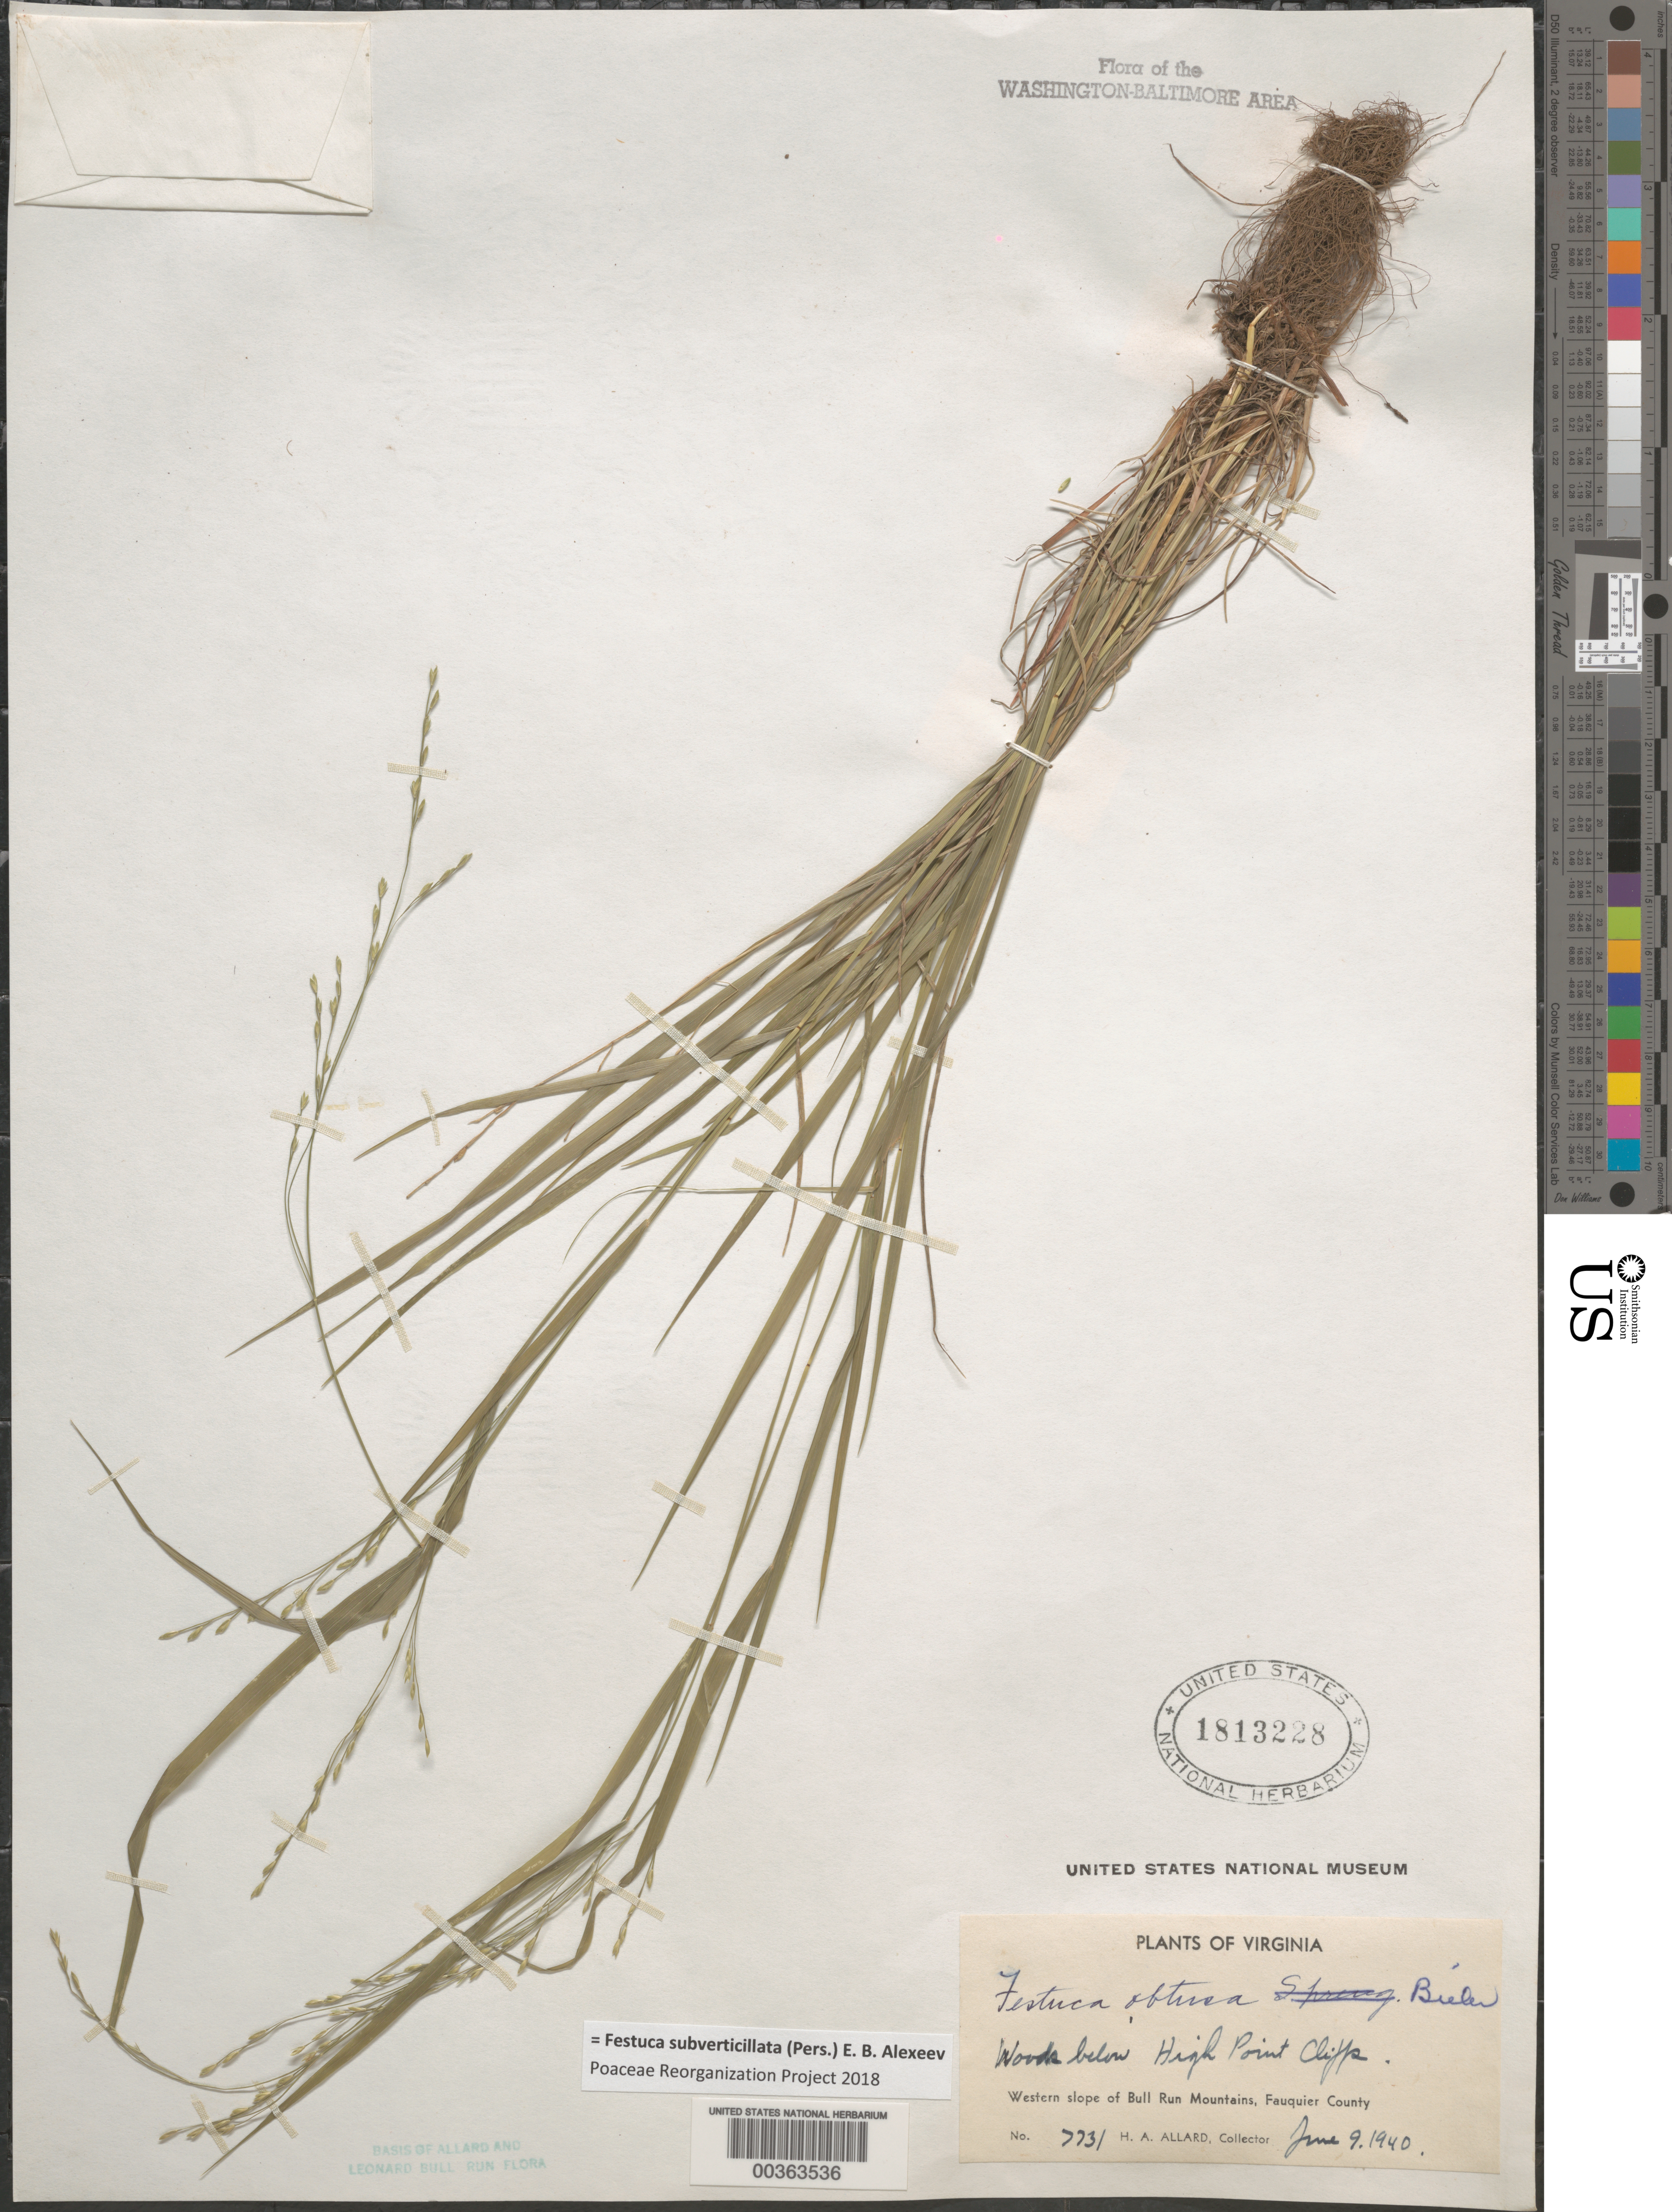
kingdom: Plantae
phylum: Tracheophyta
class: Liliopsida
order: Poales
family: Poaceae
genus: Festuca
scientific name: Festuca subverticillata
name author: (Pers.) E.B. Alexeev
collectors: H. A. Allard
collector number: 7731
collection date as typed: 09 Jun 1940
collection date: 1940-06-09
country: United States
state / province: Virginia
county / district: Fauquier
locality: Below High Point Cliffs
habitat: Woods below cliffs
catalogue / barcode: US 1813228